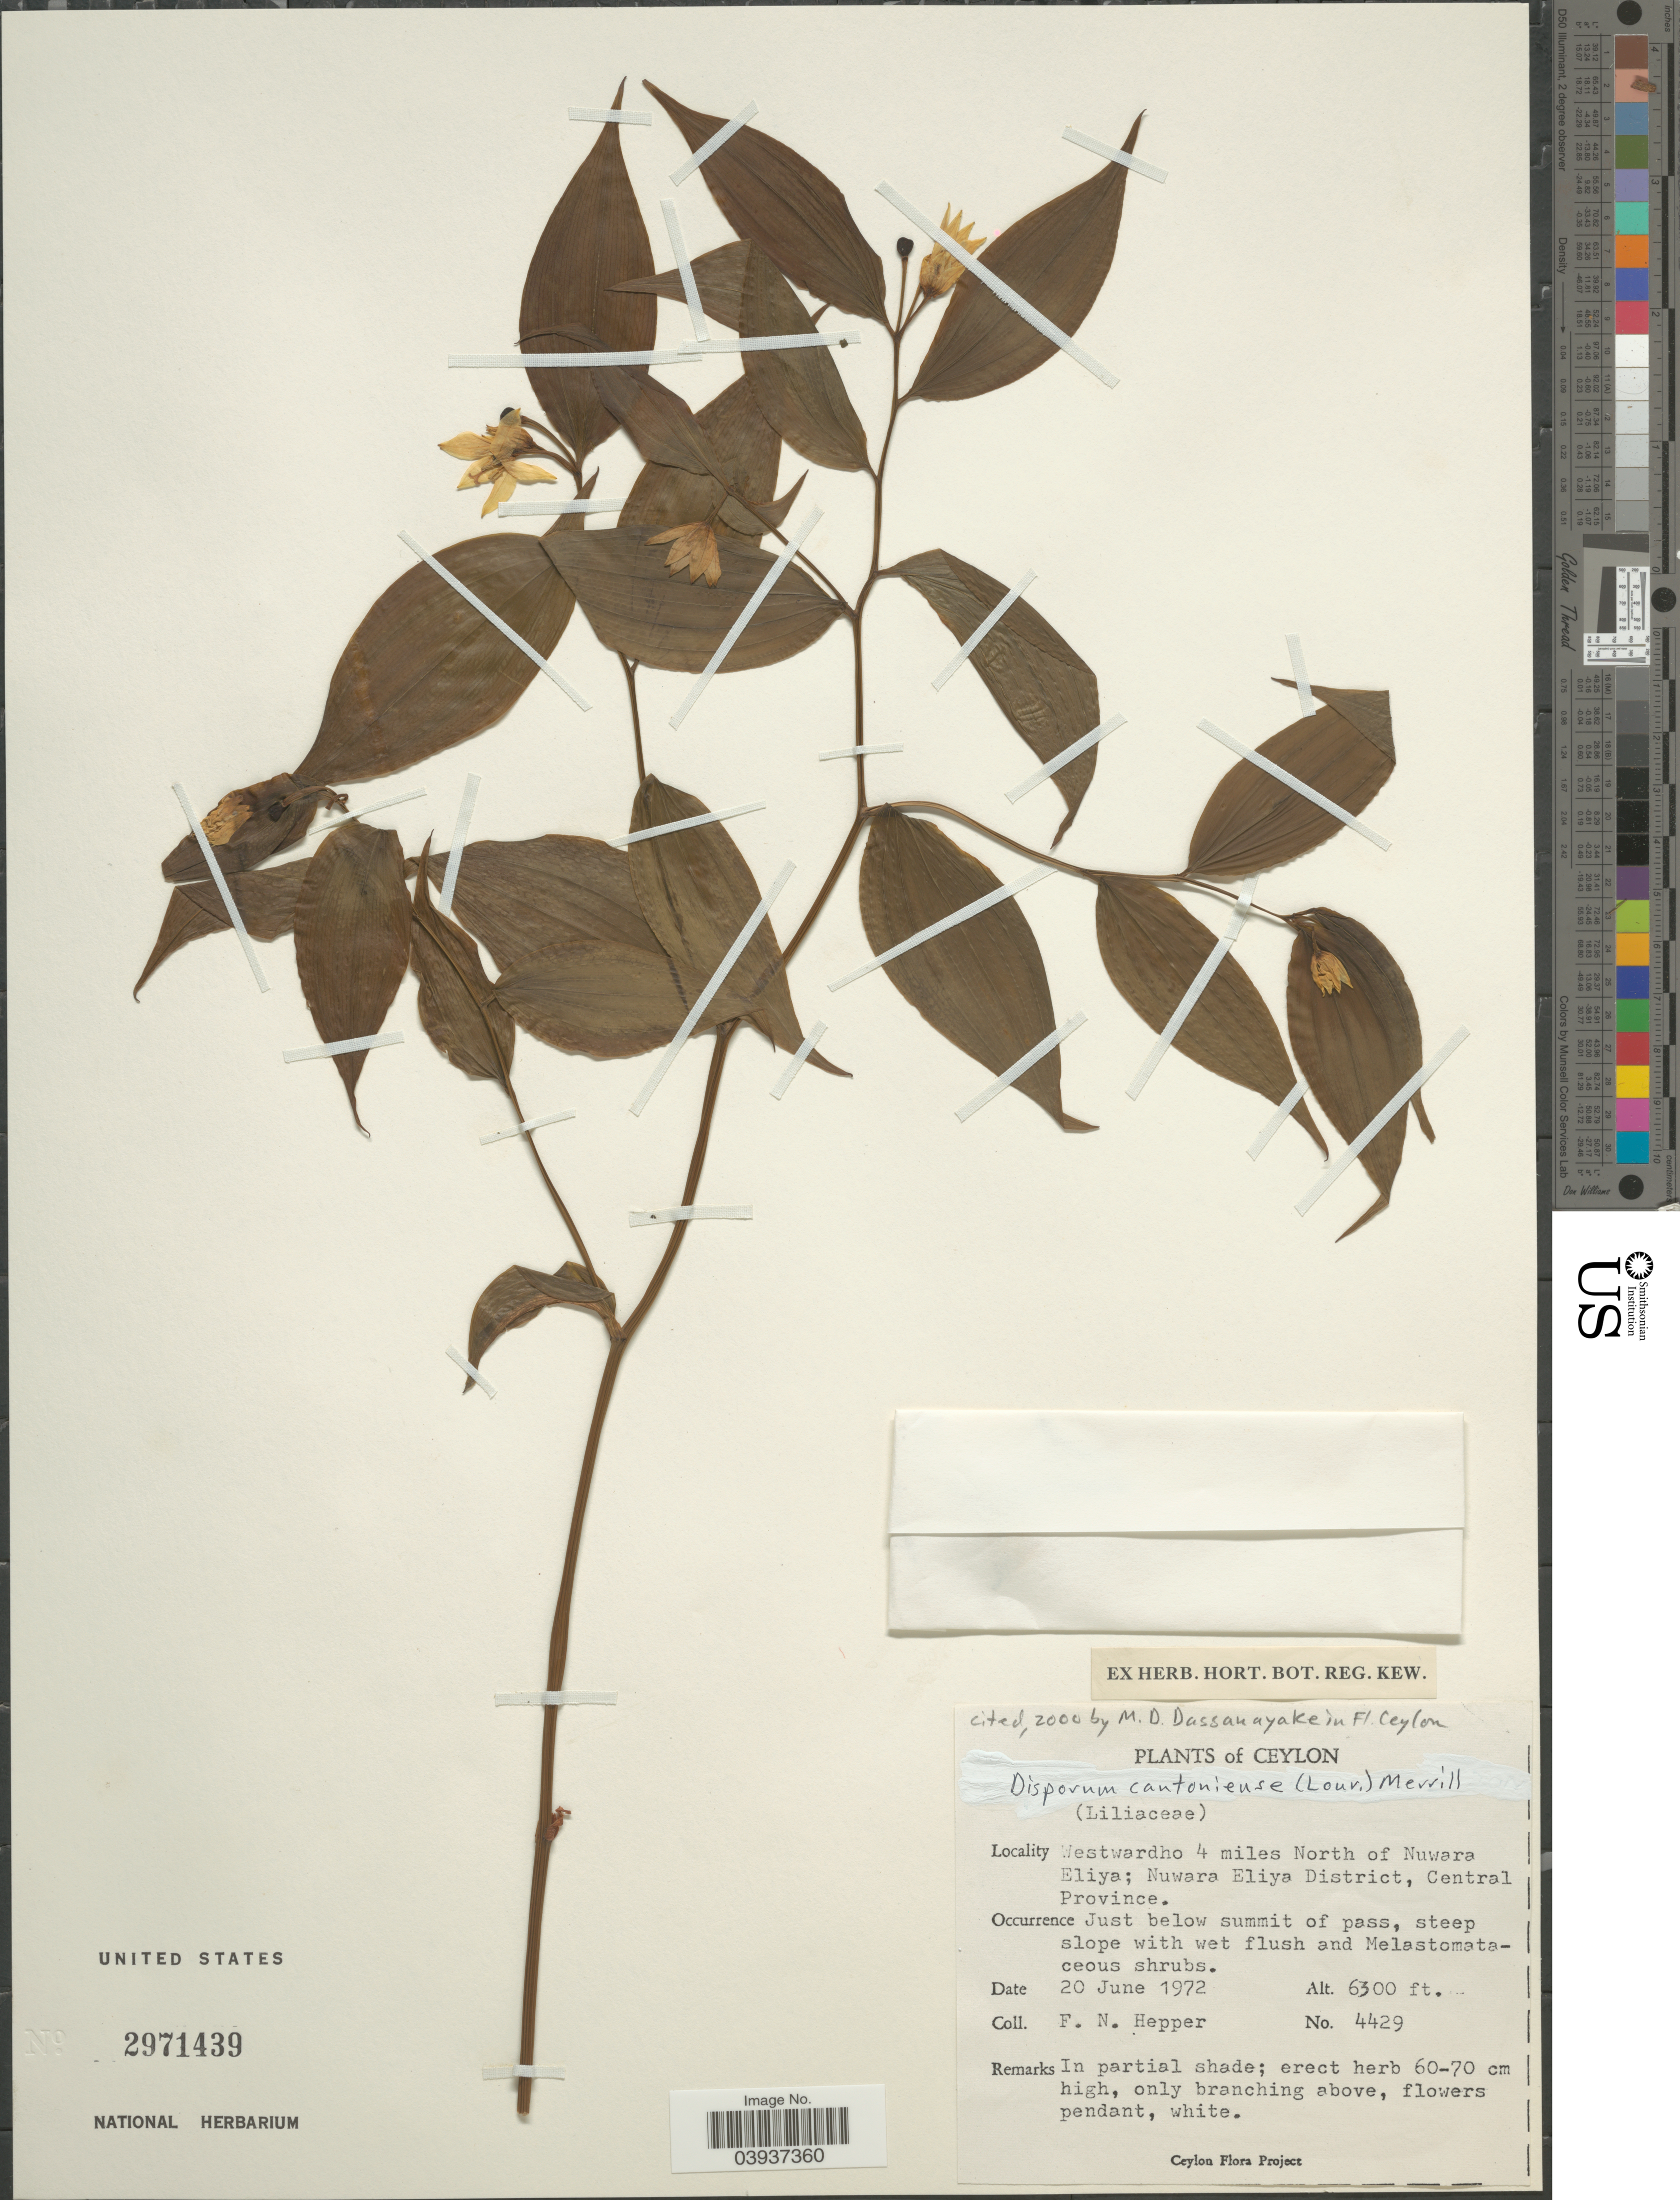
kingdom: Plantae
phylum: Tracheophyta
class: Liliopsida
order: Liliales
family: Colchicaceae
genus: Disporum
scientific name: Disporum cantoniense var. cantoniense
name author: (Lour.) Merr.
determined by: Strong, Mark T., (BOT), Smithsonian Institution - National Museum of Natural History (UNITED STATES)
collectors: F. Hepper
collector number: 4429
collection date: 1972-06-20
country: Sri Lanka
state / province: Central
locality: Ceylon. Westwardho 4 miles North of Nuwara Eliya; Nuwara Eliya District. Just below summit of pass.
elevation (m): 1920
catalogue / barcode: US 2971439